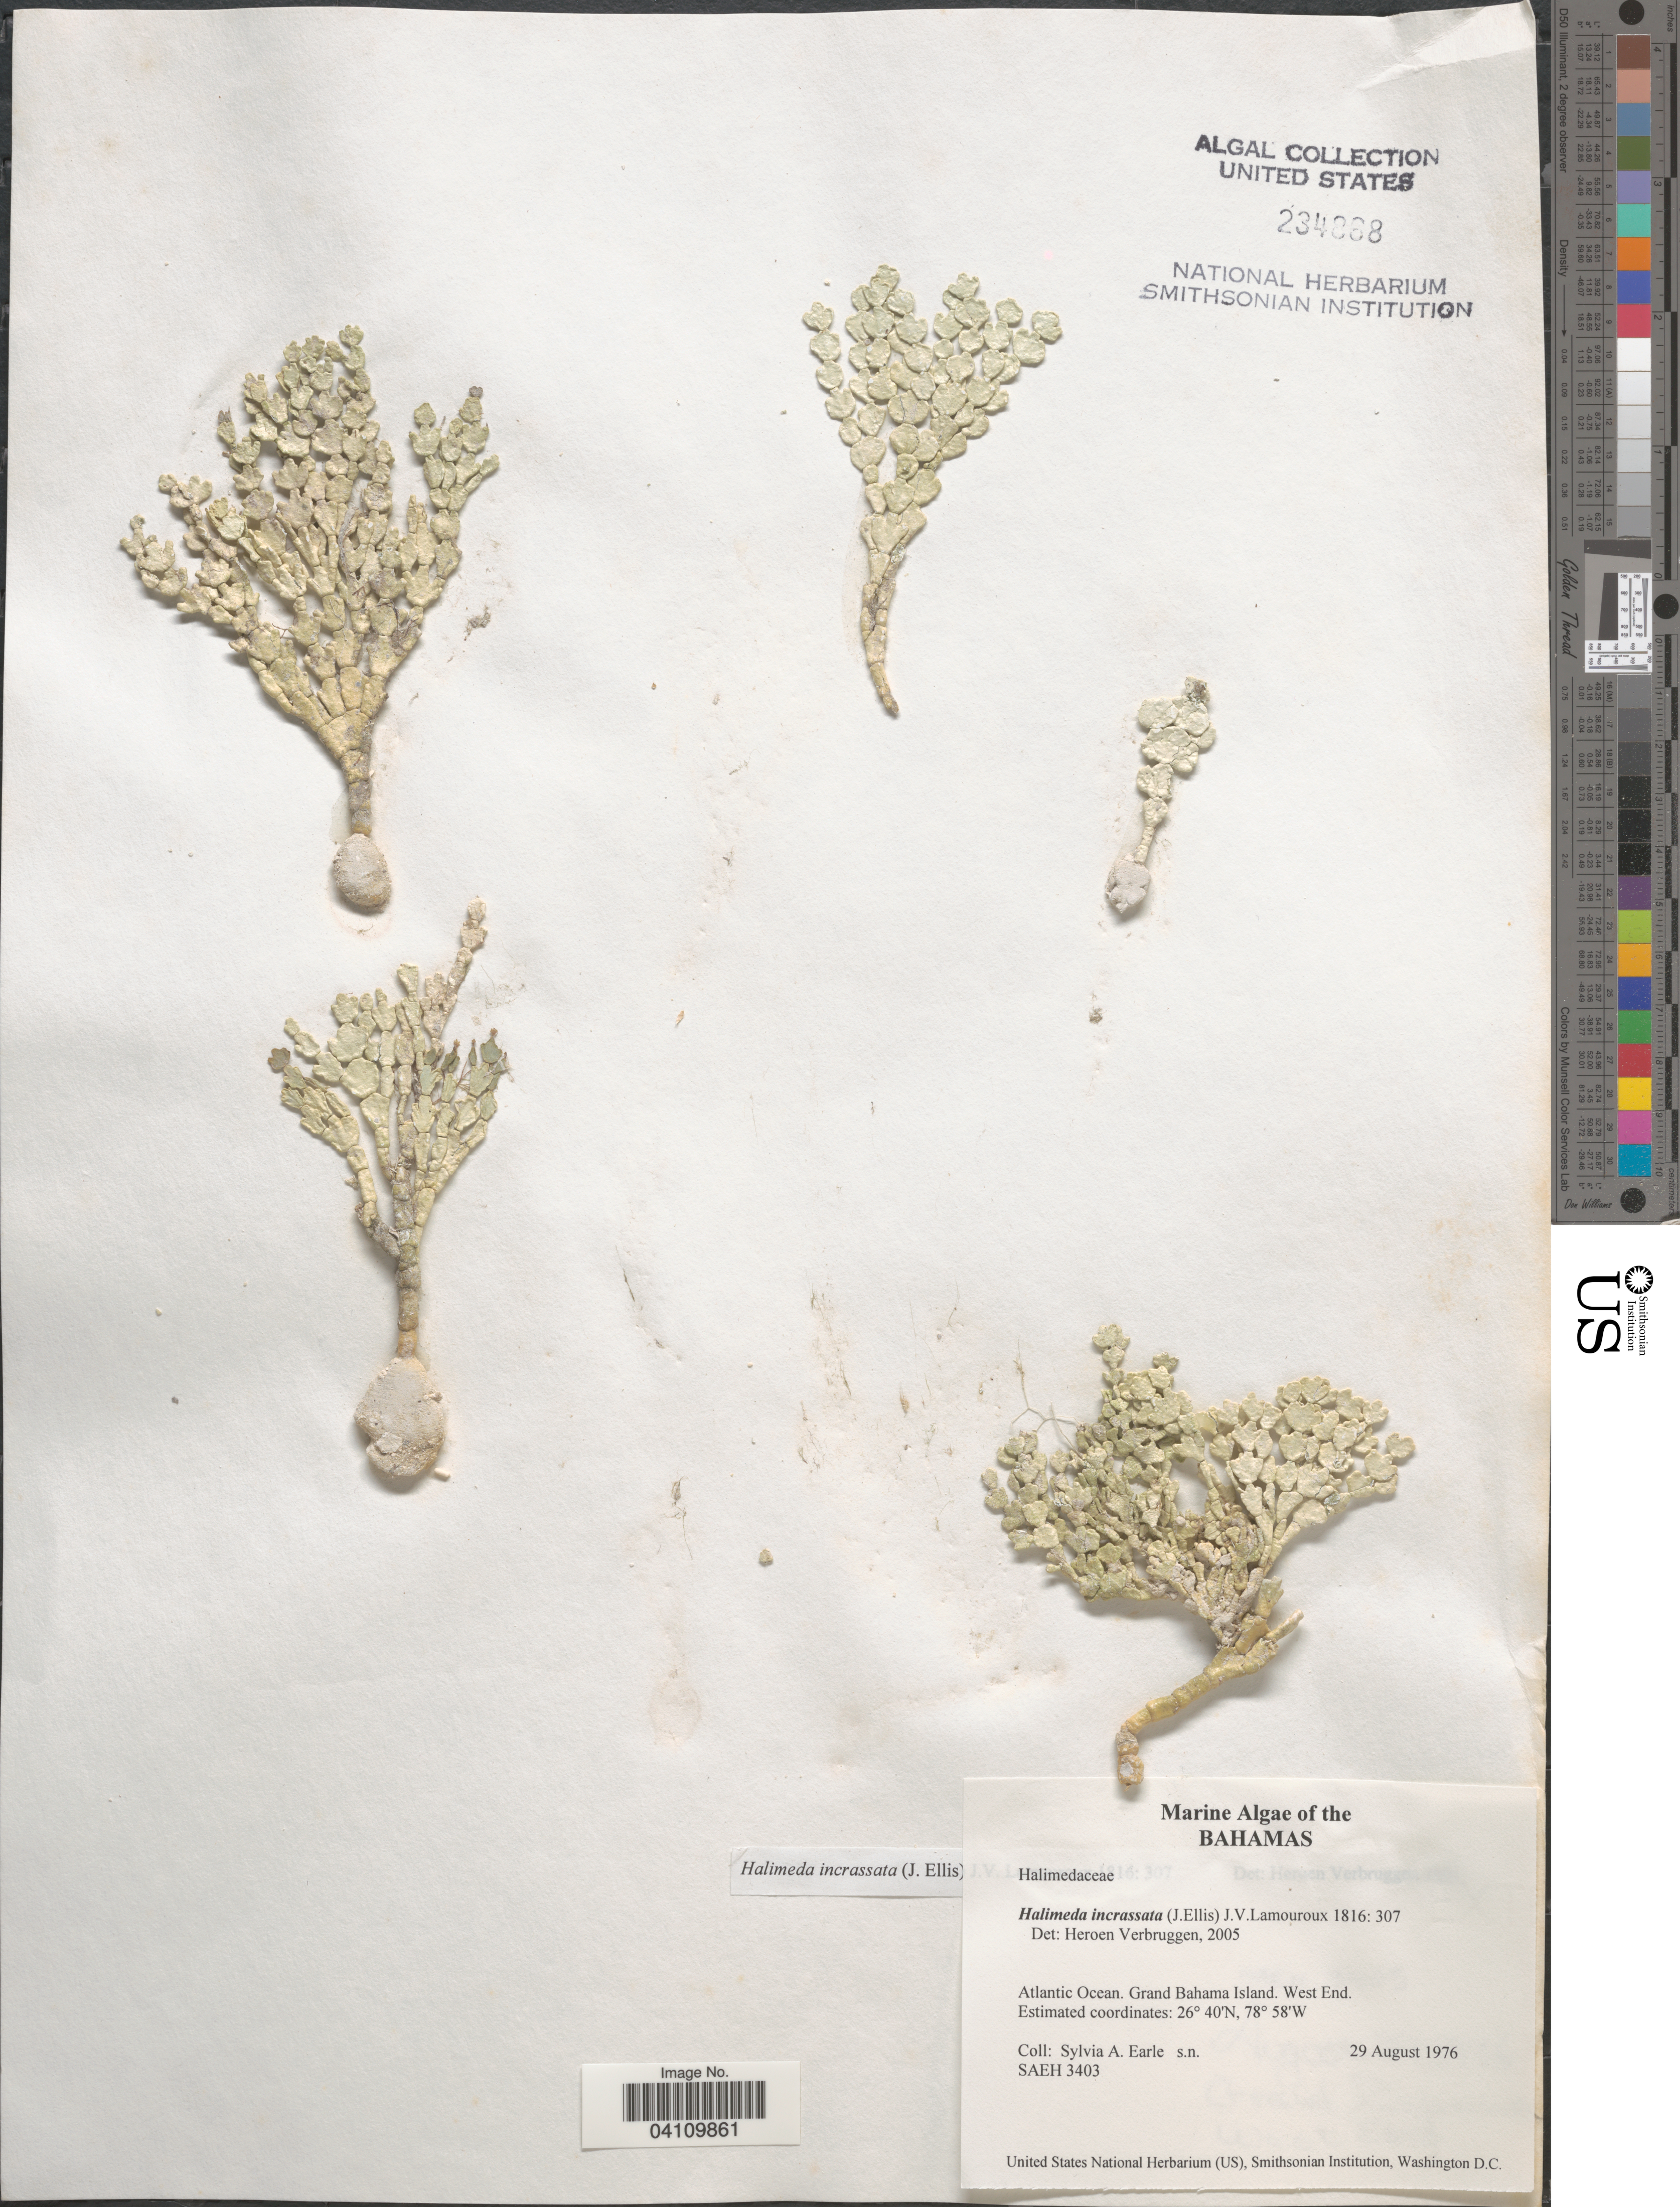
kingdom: Plantae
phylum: Chlorophyta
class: Ulvophyceae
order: Bryopsidales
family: Halimedaceae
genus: Halimeda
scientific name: Halimeda incrassata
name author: (J. Ellis) J.V.Lamouroux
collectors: S. A. Earle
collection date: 1976-08-29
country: Bahamas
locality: Atlantic Ocean. Grand Bahama Island. West End.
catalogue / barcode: US 234868